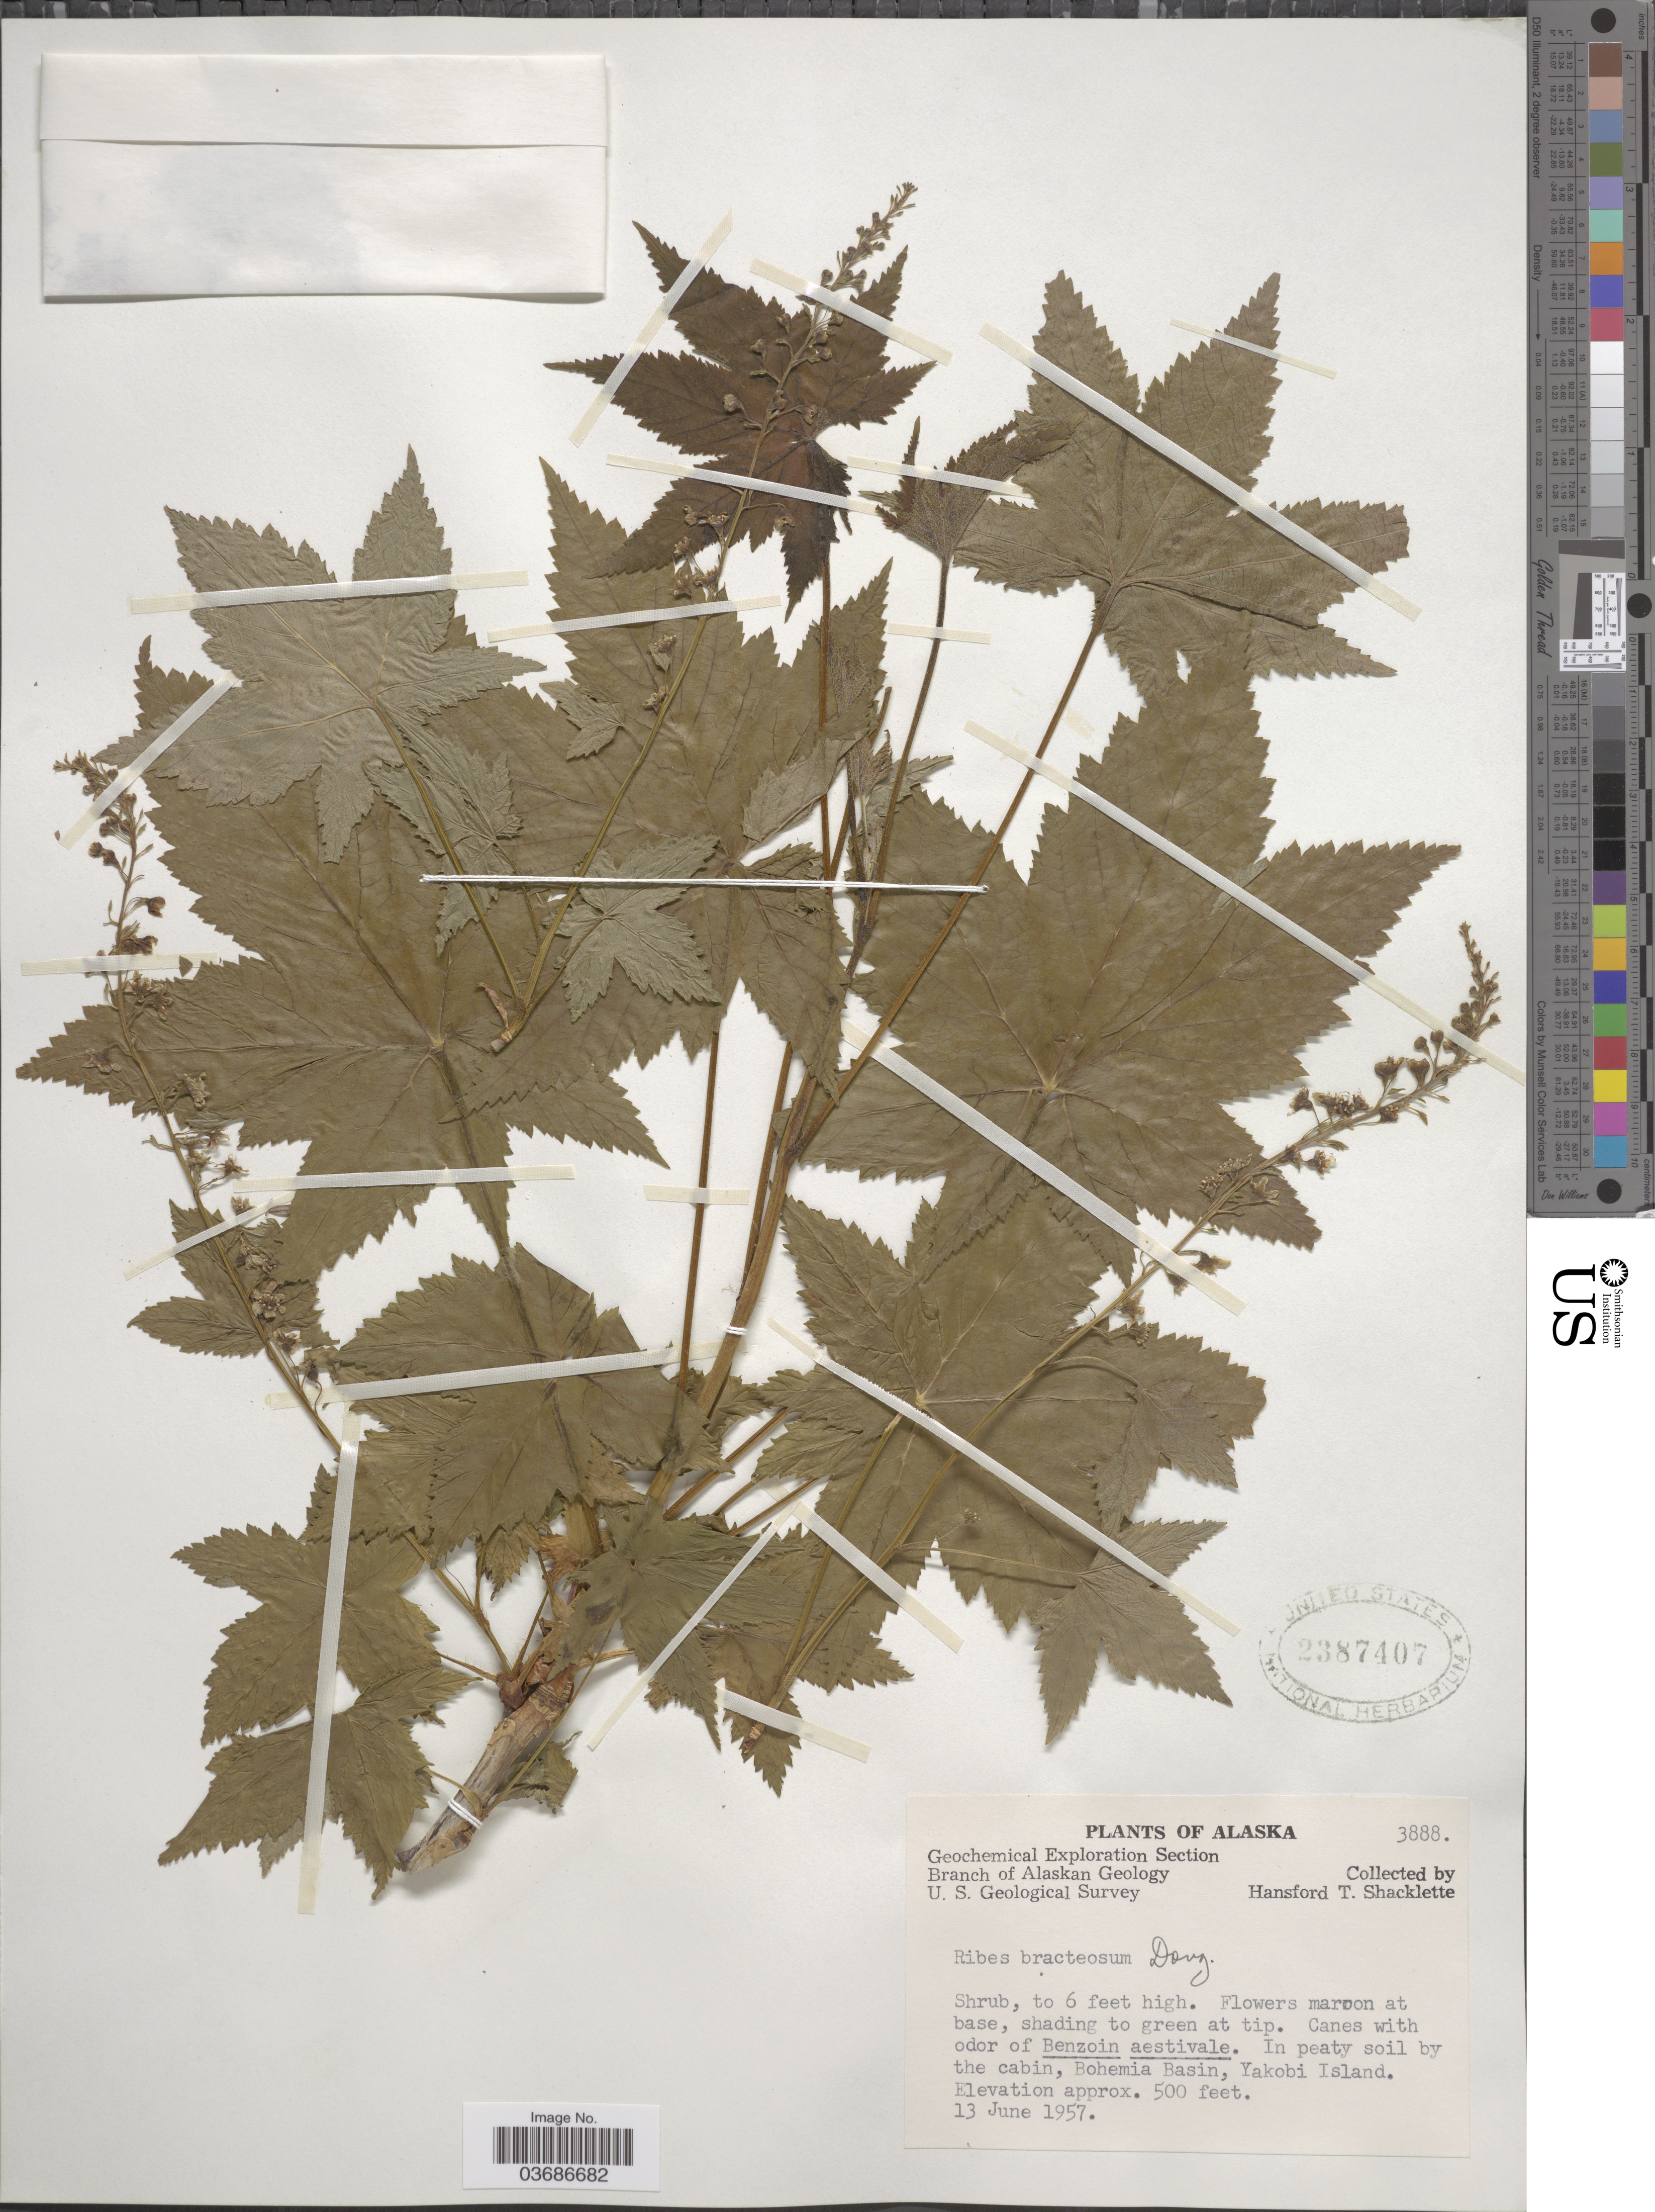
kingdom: Plantae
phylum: Tracheophyta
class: Magnoliopsida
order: Saxifragales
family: Grossulariaceae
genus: Ribes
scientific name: Ribes bracteosum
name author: Douglas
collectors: H. Shacklette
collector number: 3888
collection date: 1957-06-13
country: United States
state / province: Alaska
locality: Geochemical Exploration Section. U.S. Geological Survey. In peaty soil by the cabi, Bohemia Basin, Yakobi Island.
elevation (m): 152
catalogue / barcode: US 2387407